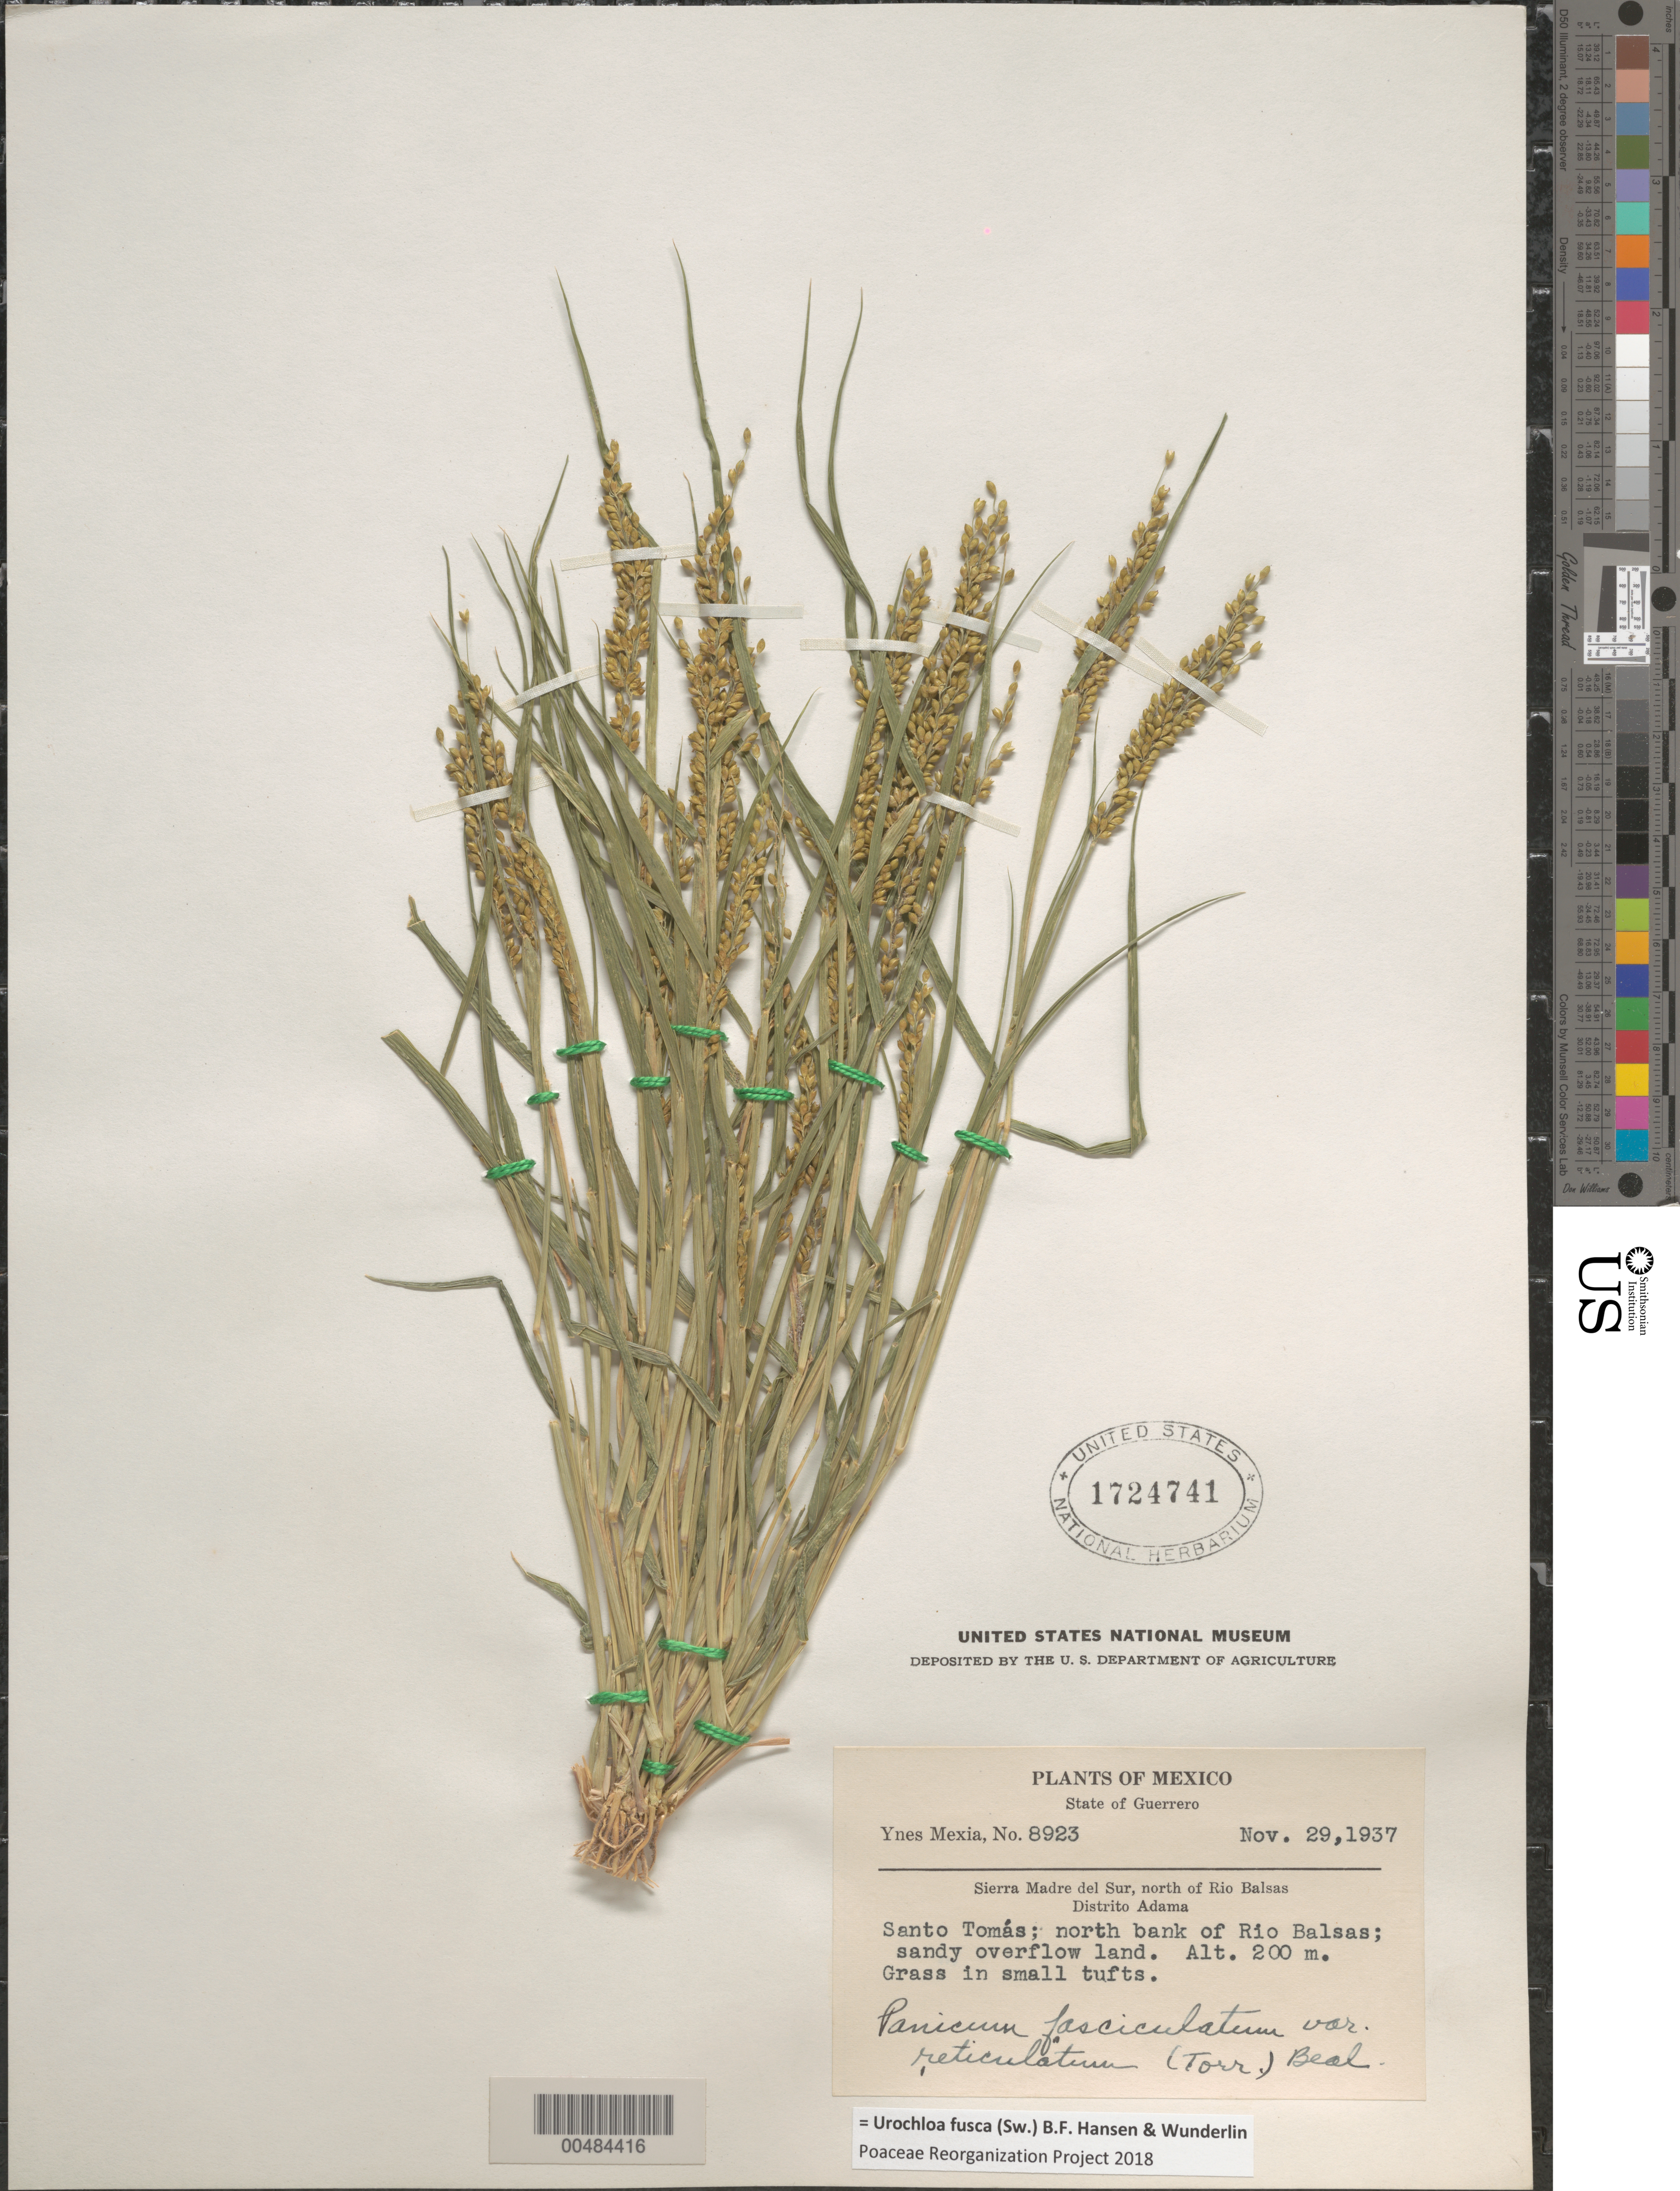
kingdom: Plantae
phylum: Tracheophyta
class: Liliopsida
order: Poales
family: Poaceae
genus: Brachiaria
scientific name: Brachiaria fasciculata var. reticulata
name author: (Torr.) Beetle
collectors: Y. Mexia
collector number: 8923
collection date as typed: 29 Nov 1937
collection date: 1937-11-29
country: Mexico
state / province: Guerrero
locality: Sierra Madre del Sur, N of Rio Balsas, Distrito Aldama, Santo Tomas, N bank of Rio Balsas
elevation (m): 200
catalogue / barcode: US 1724741